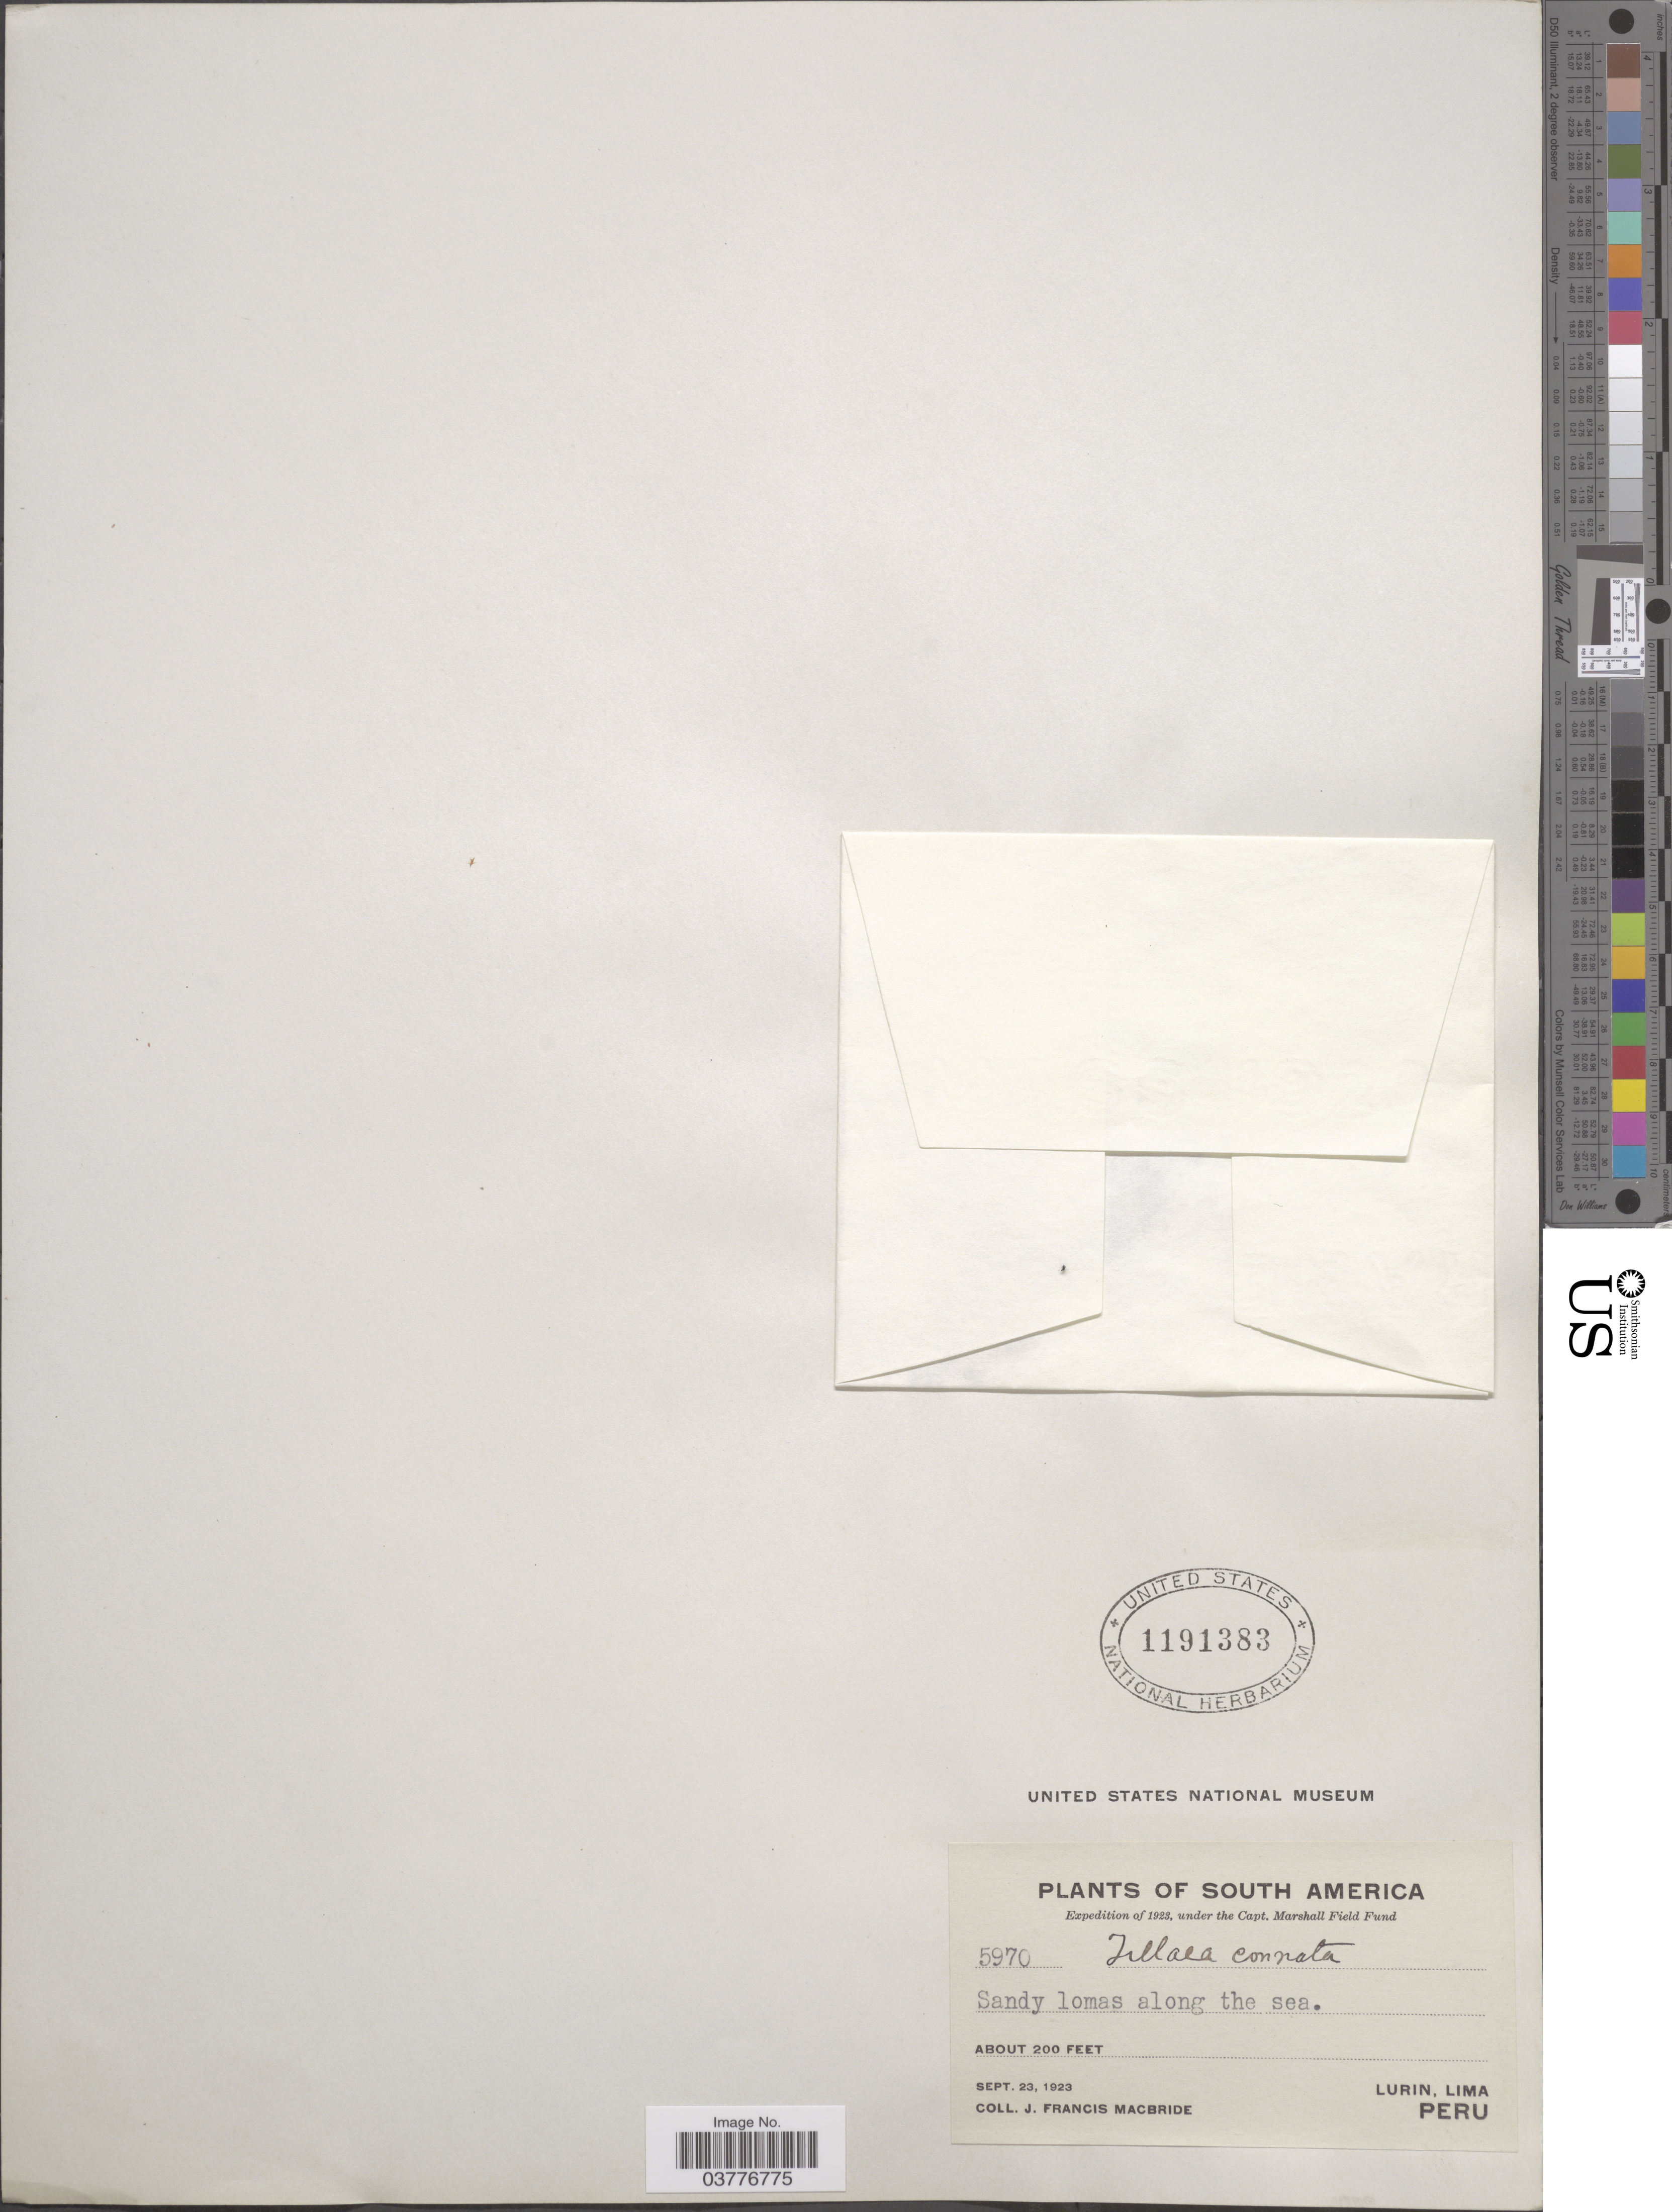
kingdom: Plantae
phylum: Tracheophyta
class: Magnoliopsida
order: Saxifragales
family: Crassulaceae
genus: Crassula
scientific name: Crassula connata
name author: (Ruiz & Pav.) A. Berger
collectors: J. F. Macbride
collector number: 5970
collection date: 1923-09-23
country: Peru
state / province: Lima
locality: Sandy lomas along the sea. Lurin.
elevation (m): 61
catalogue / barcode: US 1191383